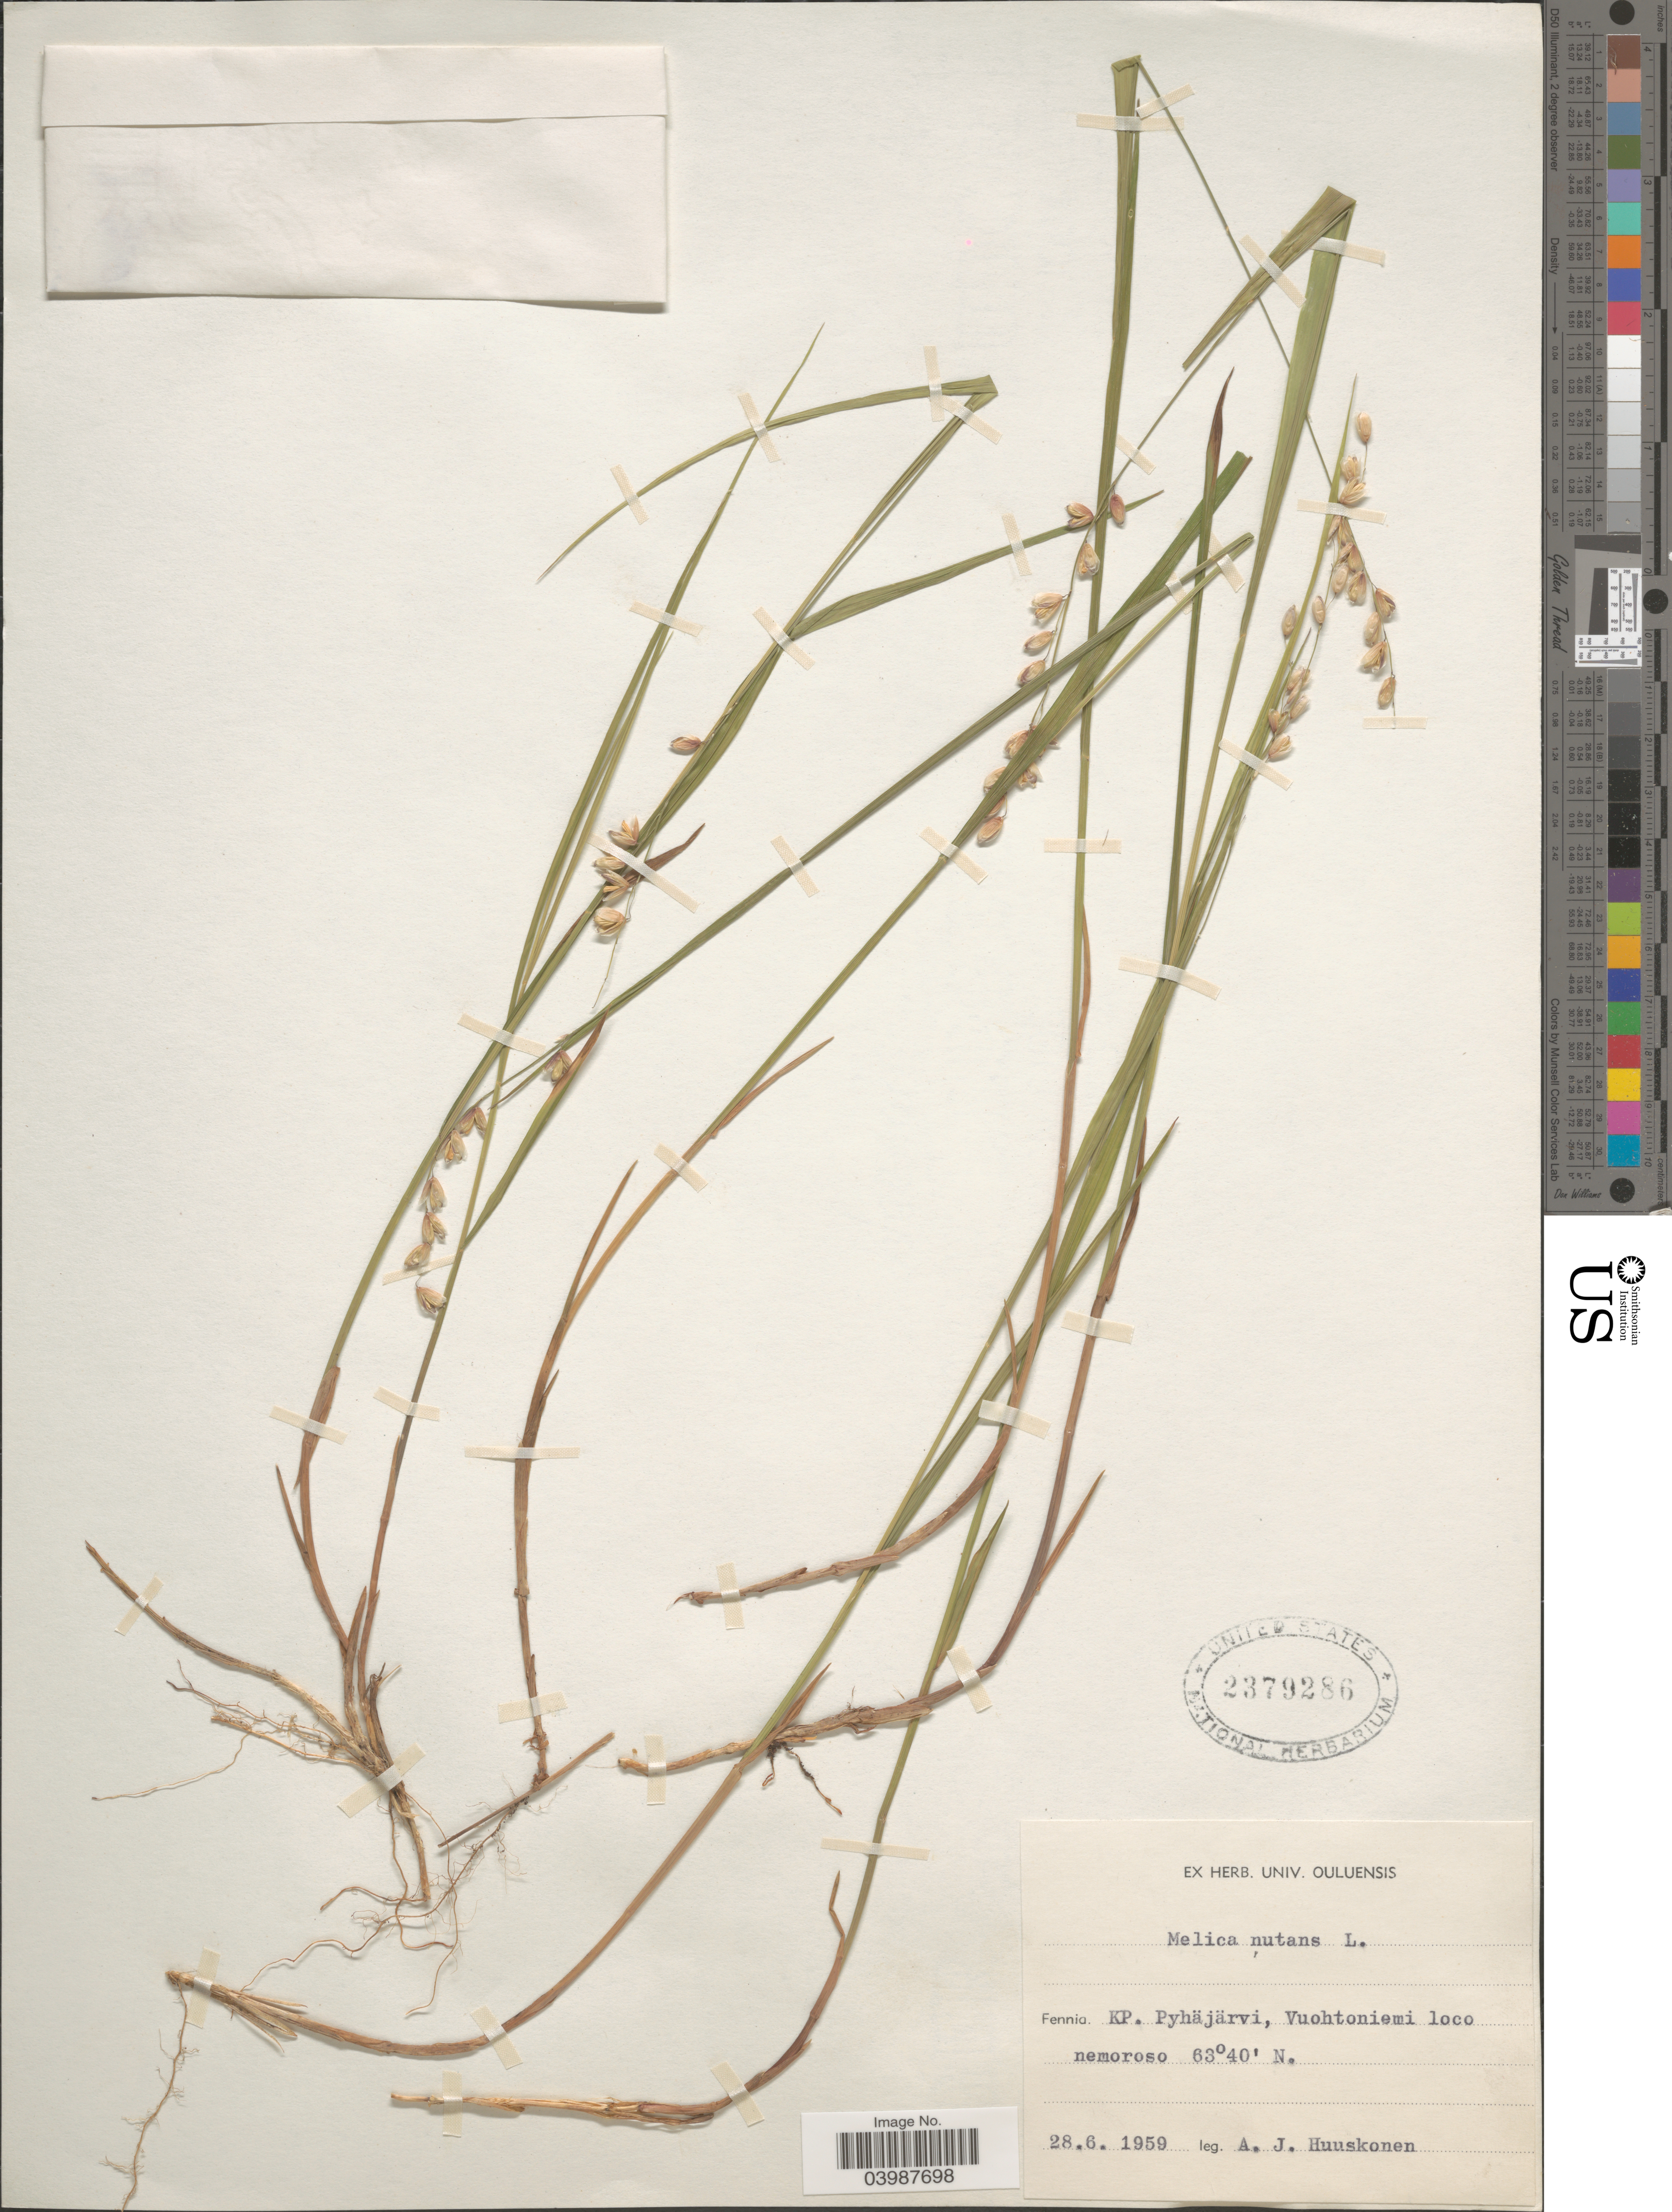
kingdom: Plantae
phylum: Tracheophyta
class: Liliopsida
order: Poales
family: Poaceae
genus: Melica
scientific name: Melica nutans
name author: L.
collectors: A. Huuskonen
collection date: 1959-06-28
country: Finland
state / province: Keski-Pohjanmaa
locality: Fennia. KP. Pyhäjärvi, Vuohtoniemi loco nemoroso.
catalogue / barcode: US 2379286